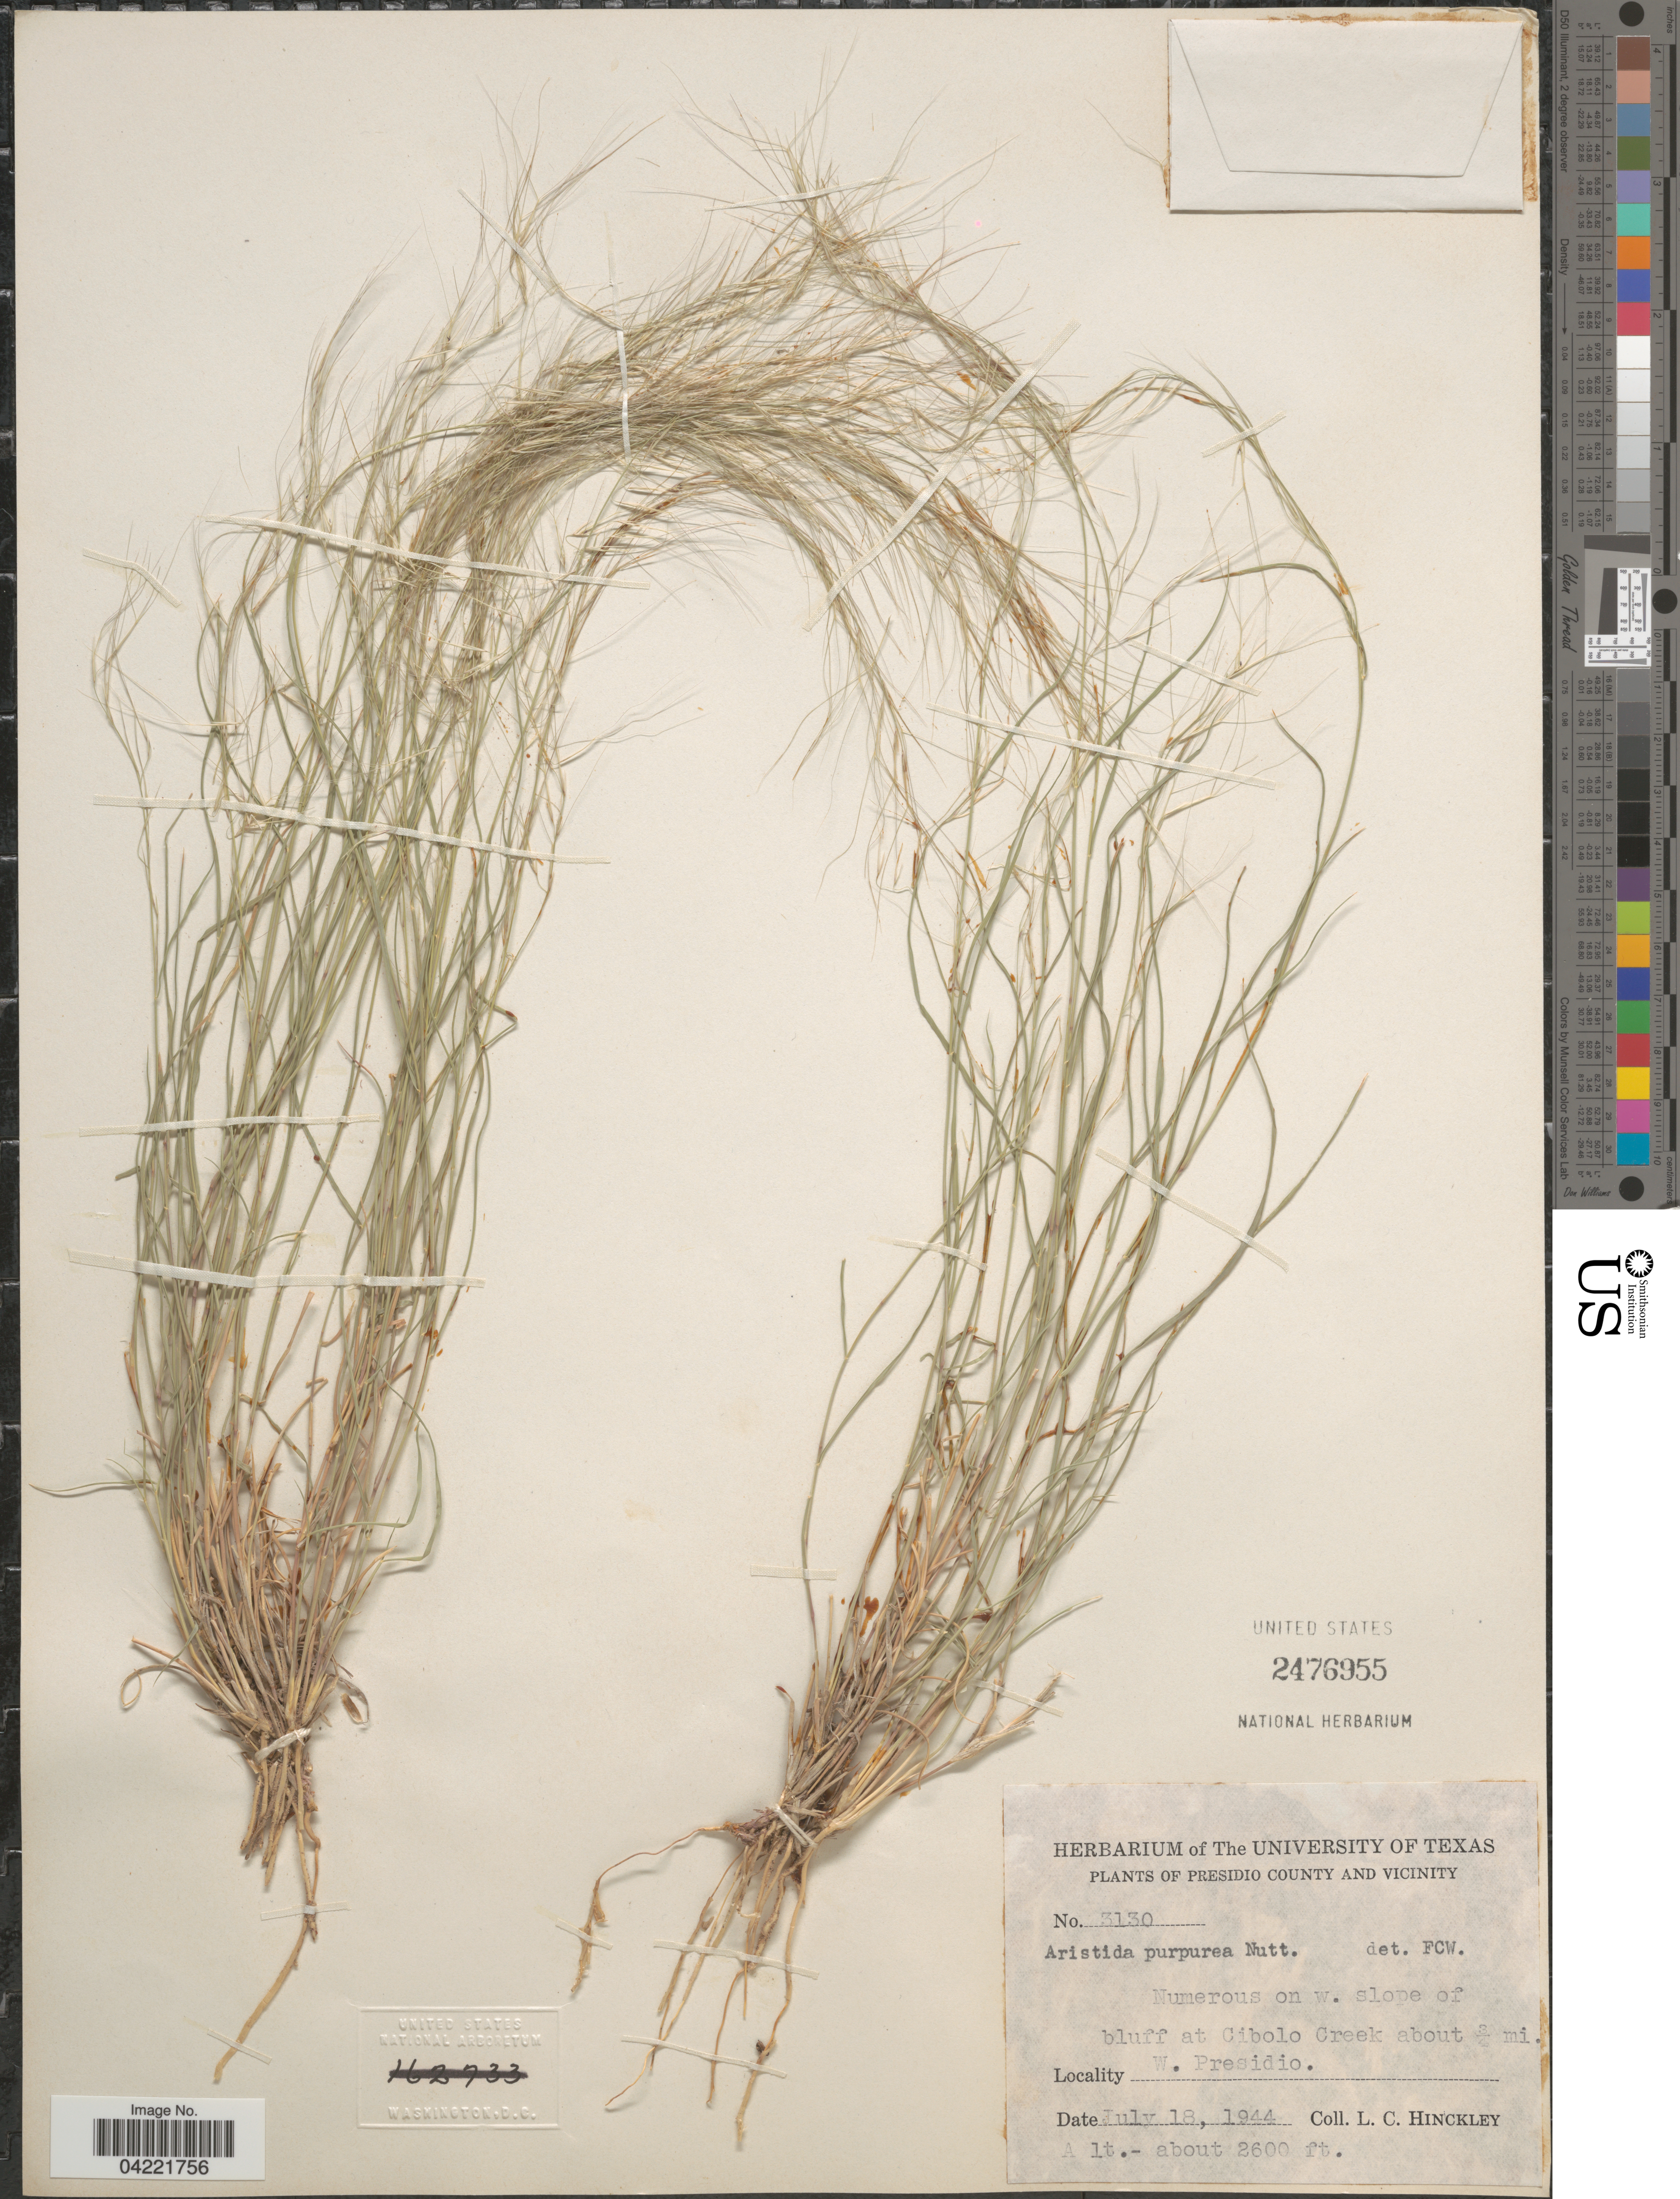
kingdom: Plantae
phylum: Tracheophyta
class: Liliopsida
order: Poales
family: Poaceae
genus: Aristida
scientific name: Aristida purpurea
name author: Nutt.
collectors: L. Hinckley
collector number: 3130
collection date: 1944-07-18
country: United States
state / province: Texas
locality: Presidio County and vicinity. Bluff at Gibolo Creek about ¾ mi. W. Presidio.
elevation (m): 792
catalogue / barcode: US 2476955